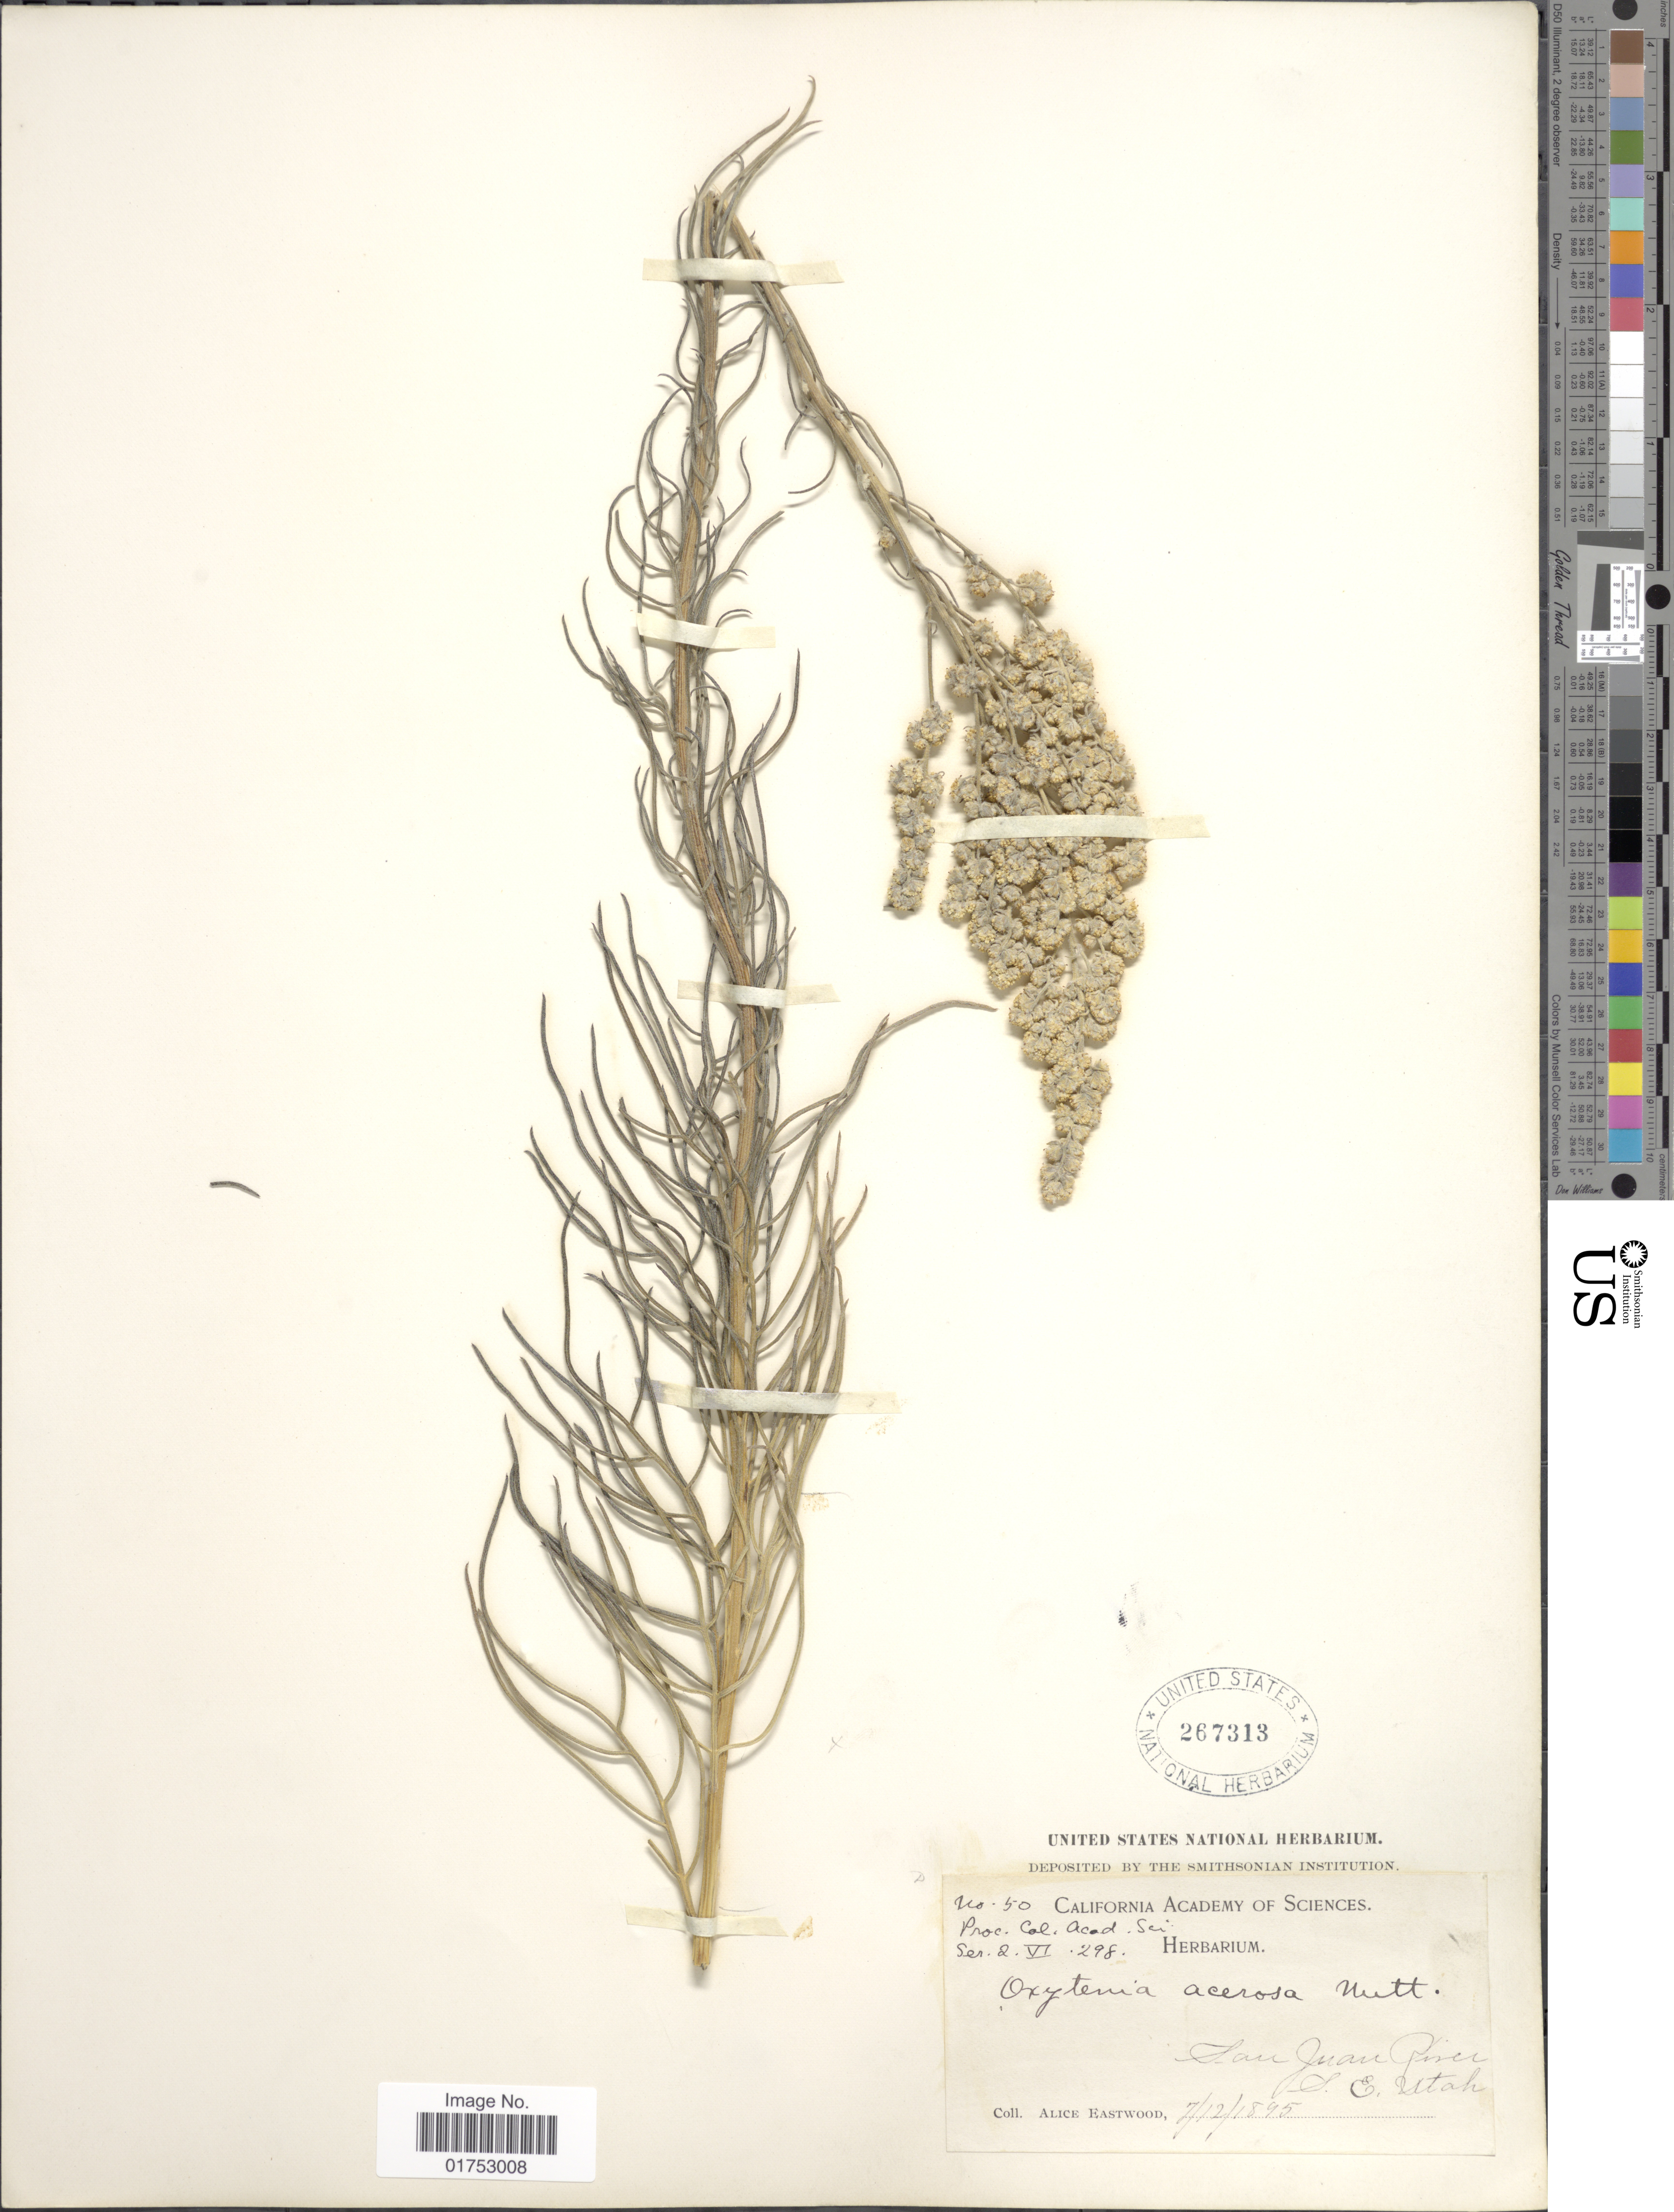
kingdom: Plantae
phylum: Tracheophyta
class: Magnoliopsida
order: Asterales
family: Asteraceae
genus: Oxytenia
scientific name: Oxytenia acerosa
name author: Nutt.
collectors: A. Eastwood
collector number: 50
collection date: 1895-07-12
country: United States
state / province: Utah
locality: San Juan River, S. E. Utah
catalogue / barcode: US 267313